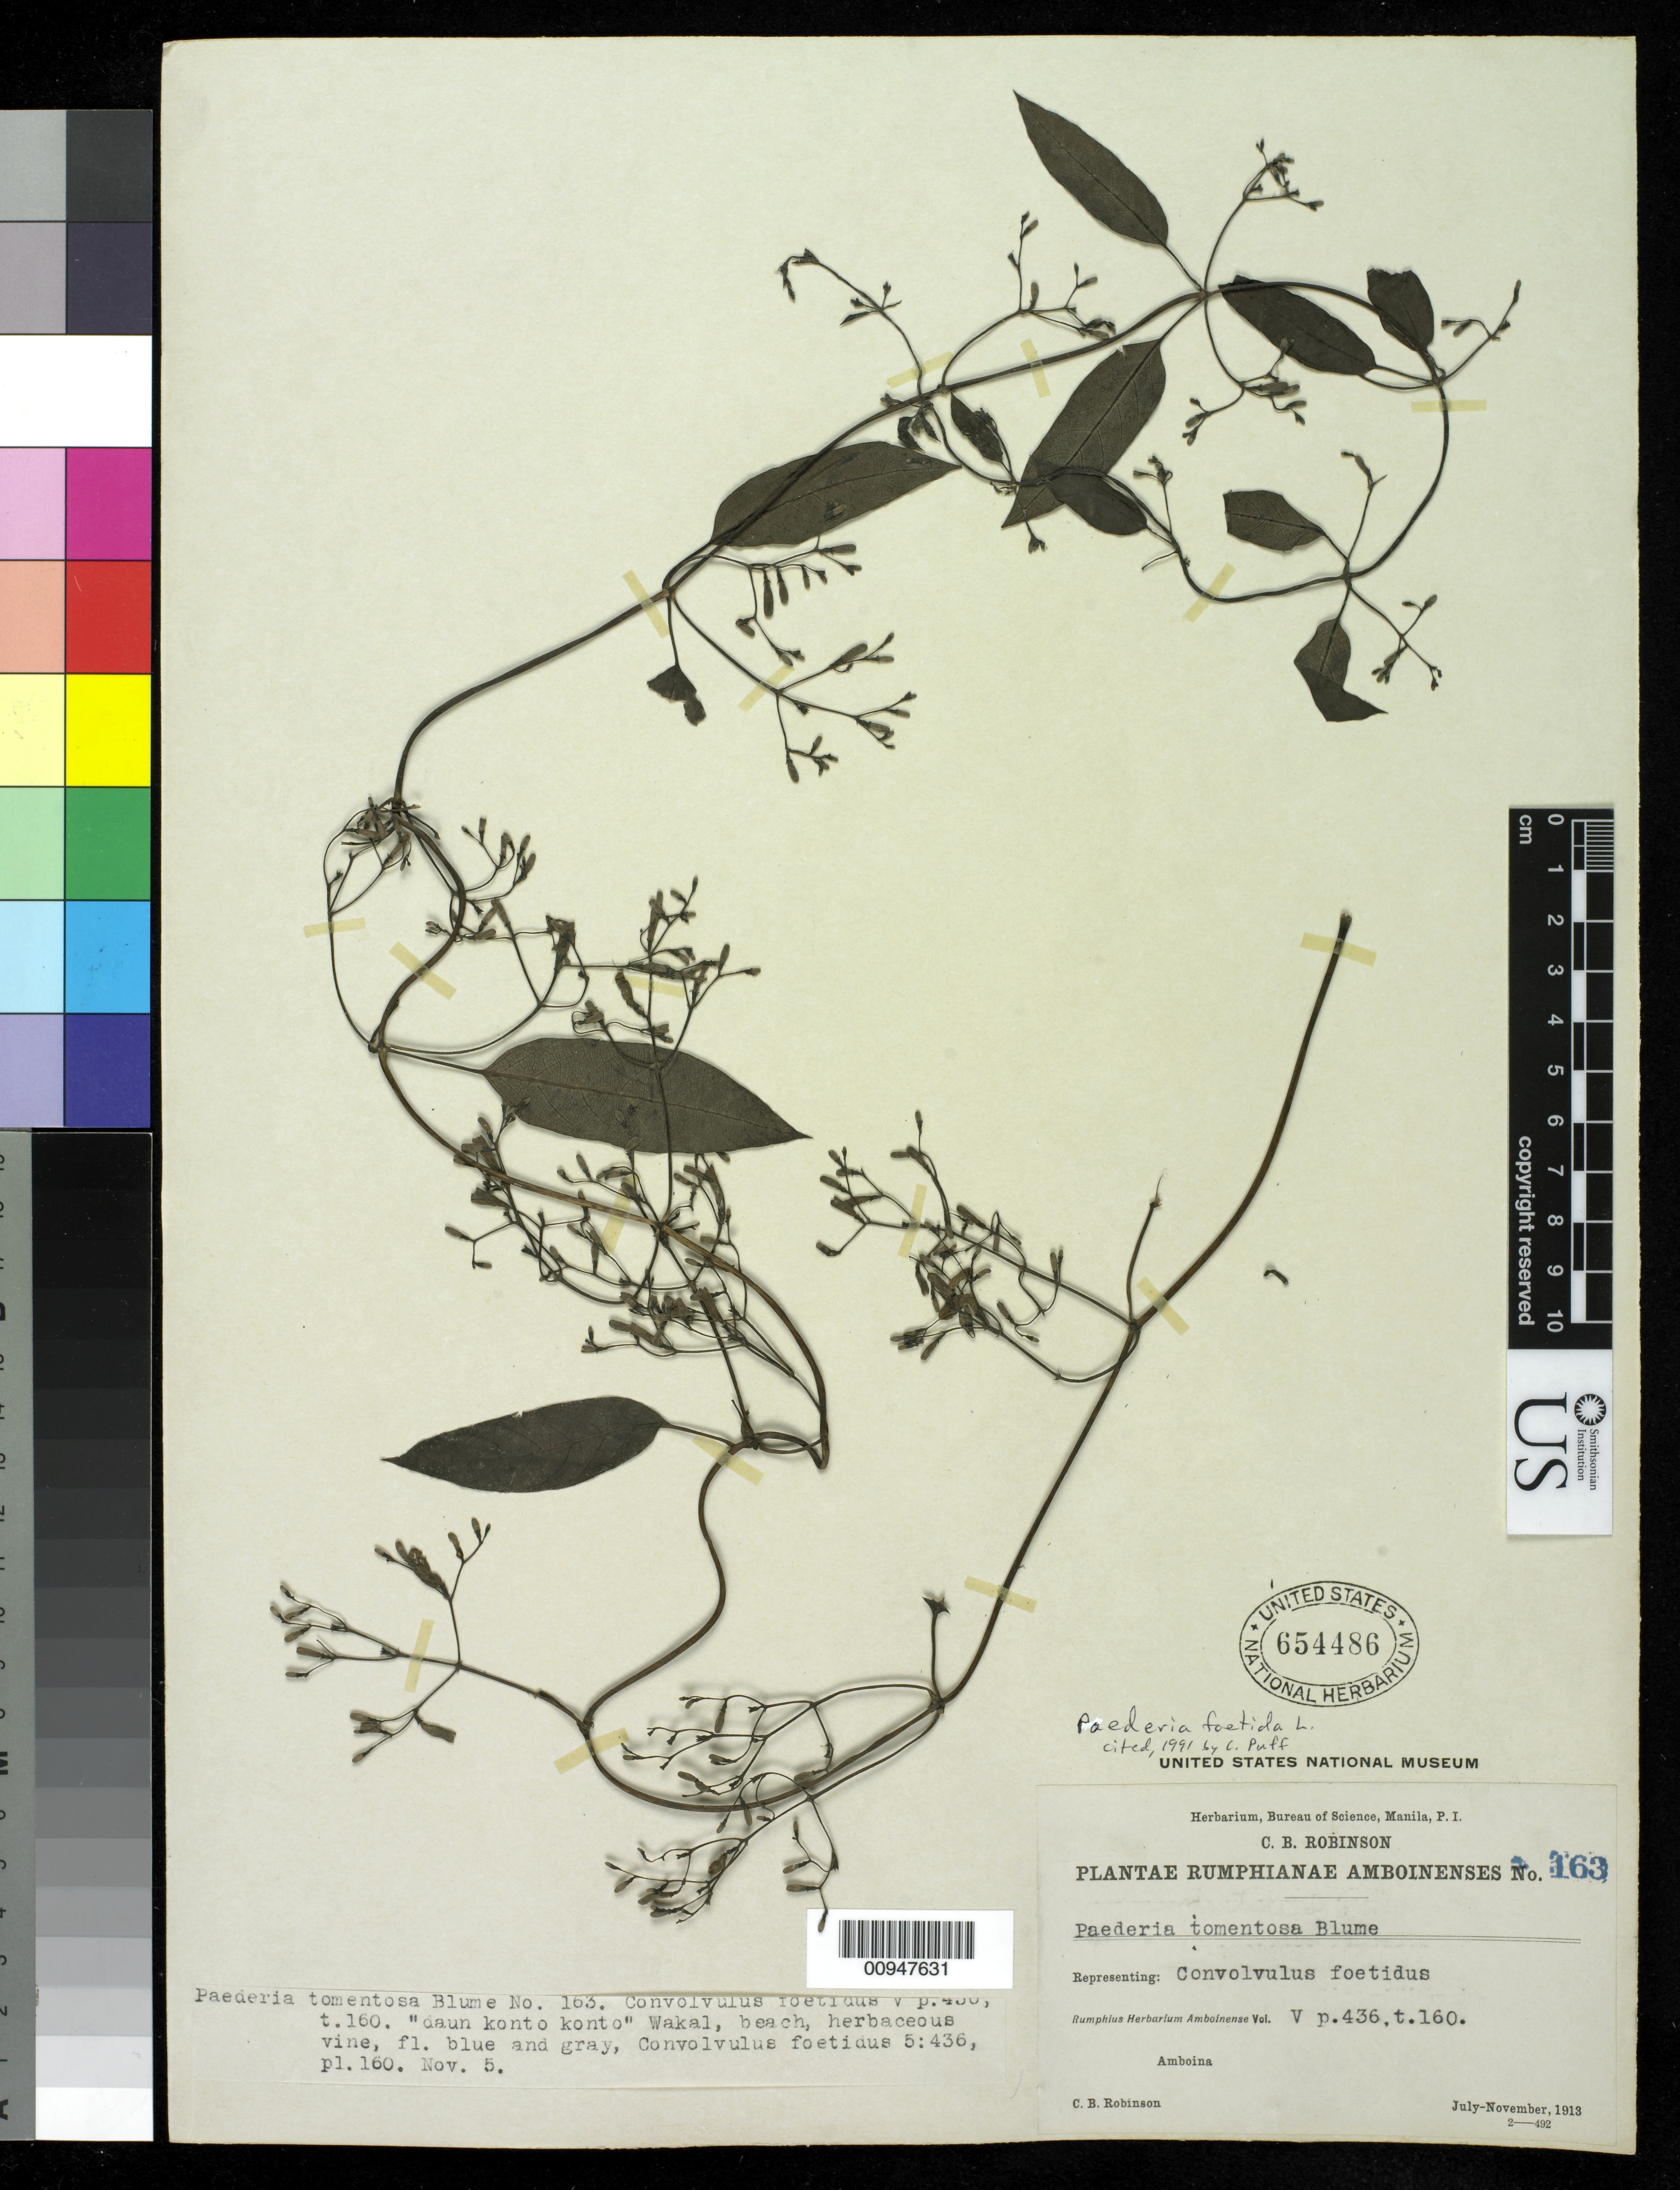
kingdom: Plantae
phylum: Tracheophyta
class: Magnoliopsida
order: Gentianales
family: Rubiaceae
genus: Paederia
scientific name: Paederia foetida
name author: L.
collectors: C. Robinson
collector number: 163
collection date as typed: Jul 1913 to Nov 1913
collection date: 1913-07/1913-11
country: Indonesia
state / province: Maluku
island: Ambon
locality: Amboina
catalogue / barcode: US 654486